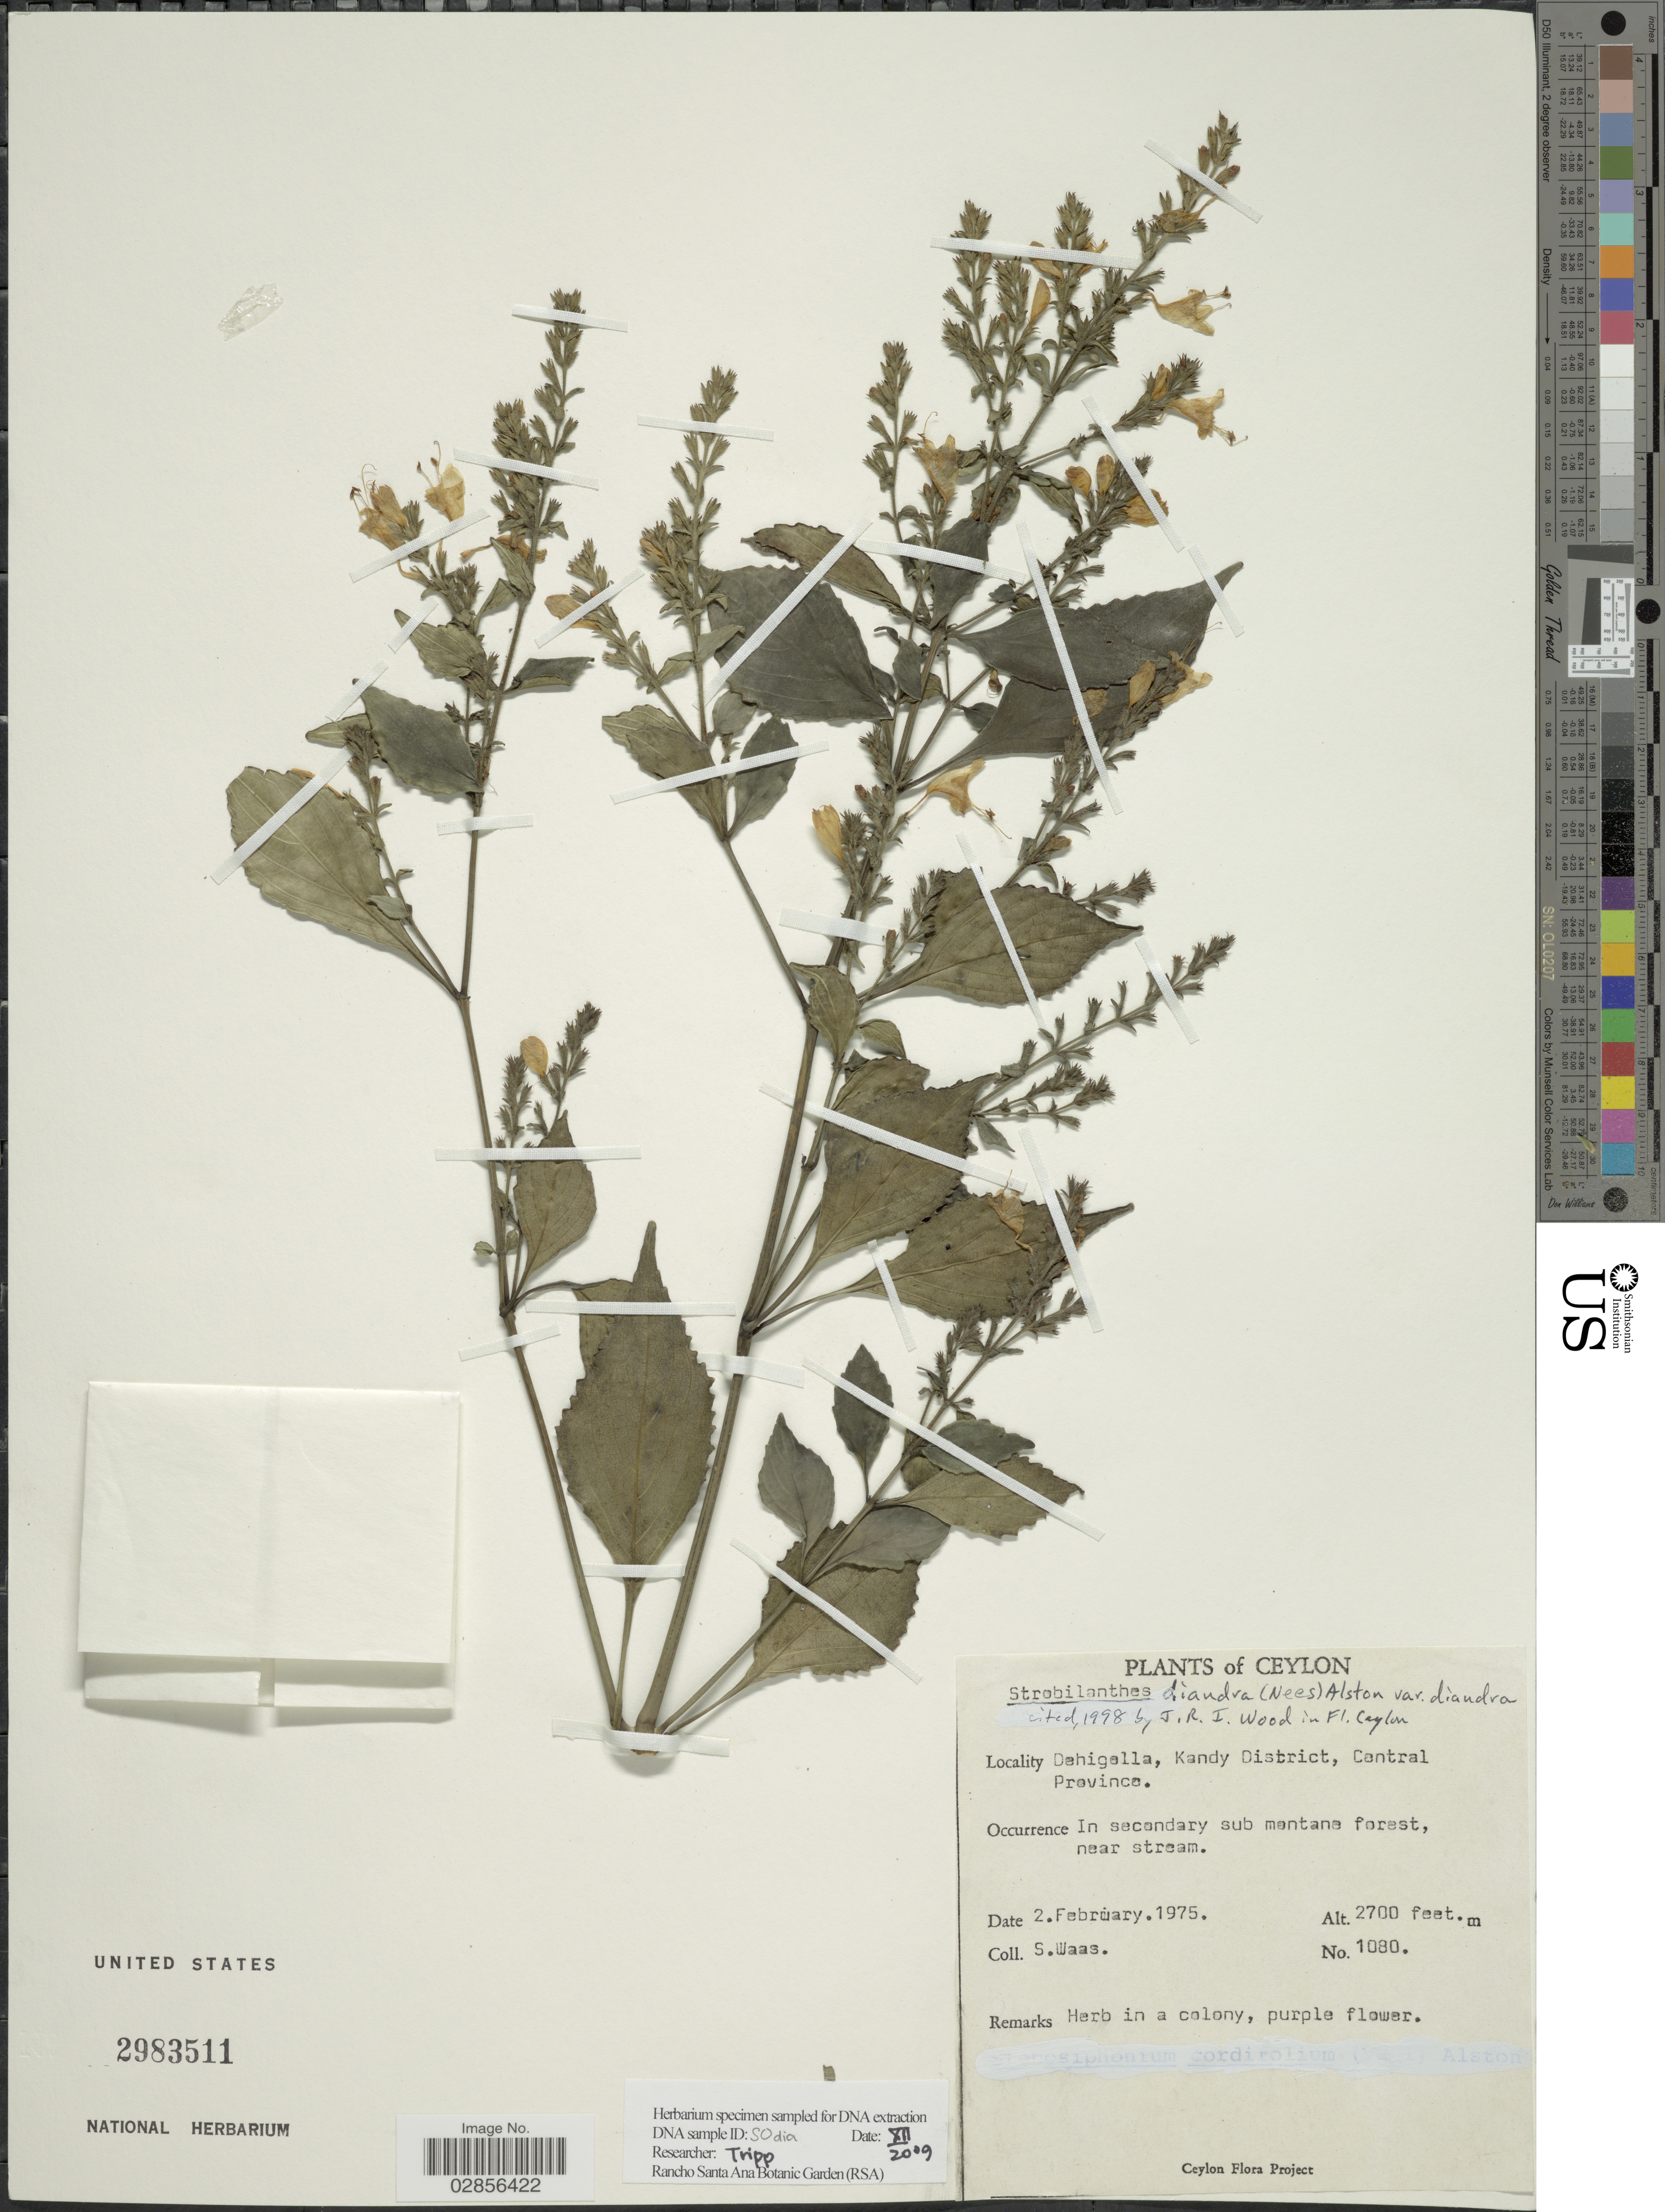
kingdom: Plantae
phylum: Tracheophyta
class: Magnoliopsida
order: Lamiales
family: Acanthaceae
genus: Strobilanthes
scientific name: Strobilanthes diandra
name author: (Nees) Alston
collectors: S. Waas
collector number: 1080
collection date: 1975-02-02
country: Sri Lanka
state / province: Central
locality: Ceylon. Dahigalla, Kandy District.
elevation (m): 823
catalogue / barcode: US 2983511